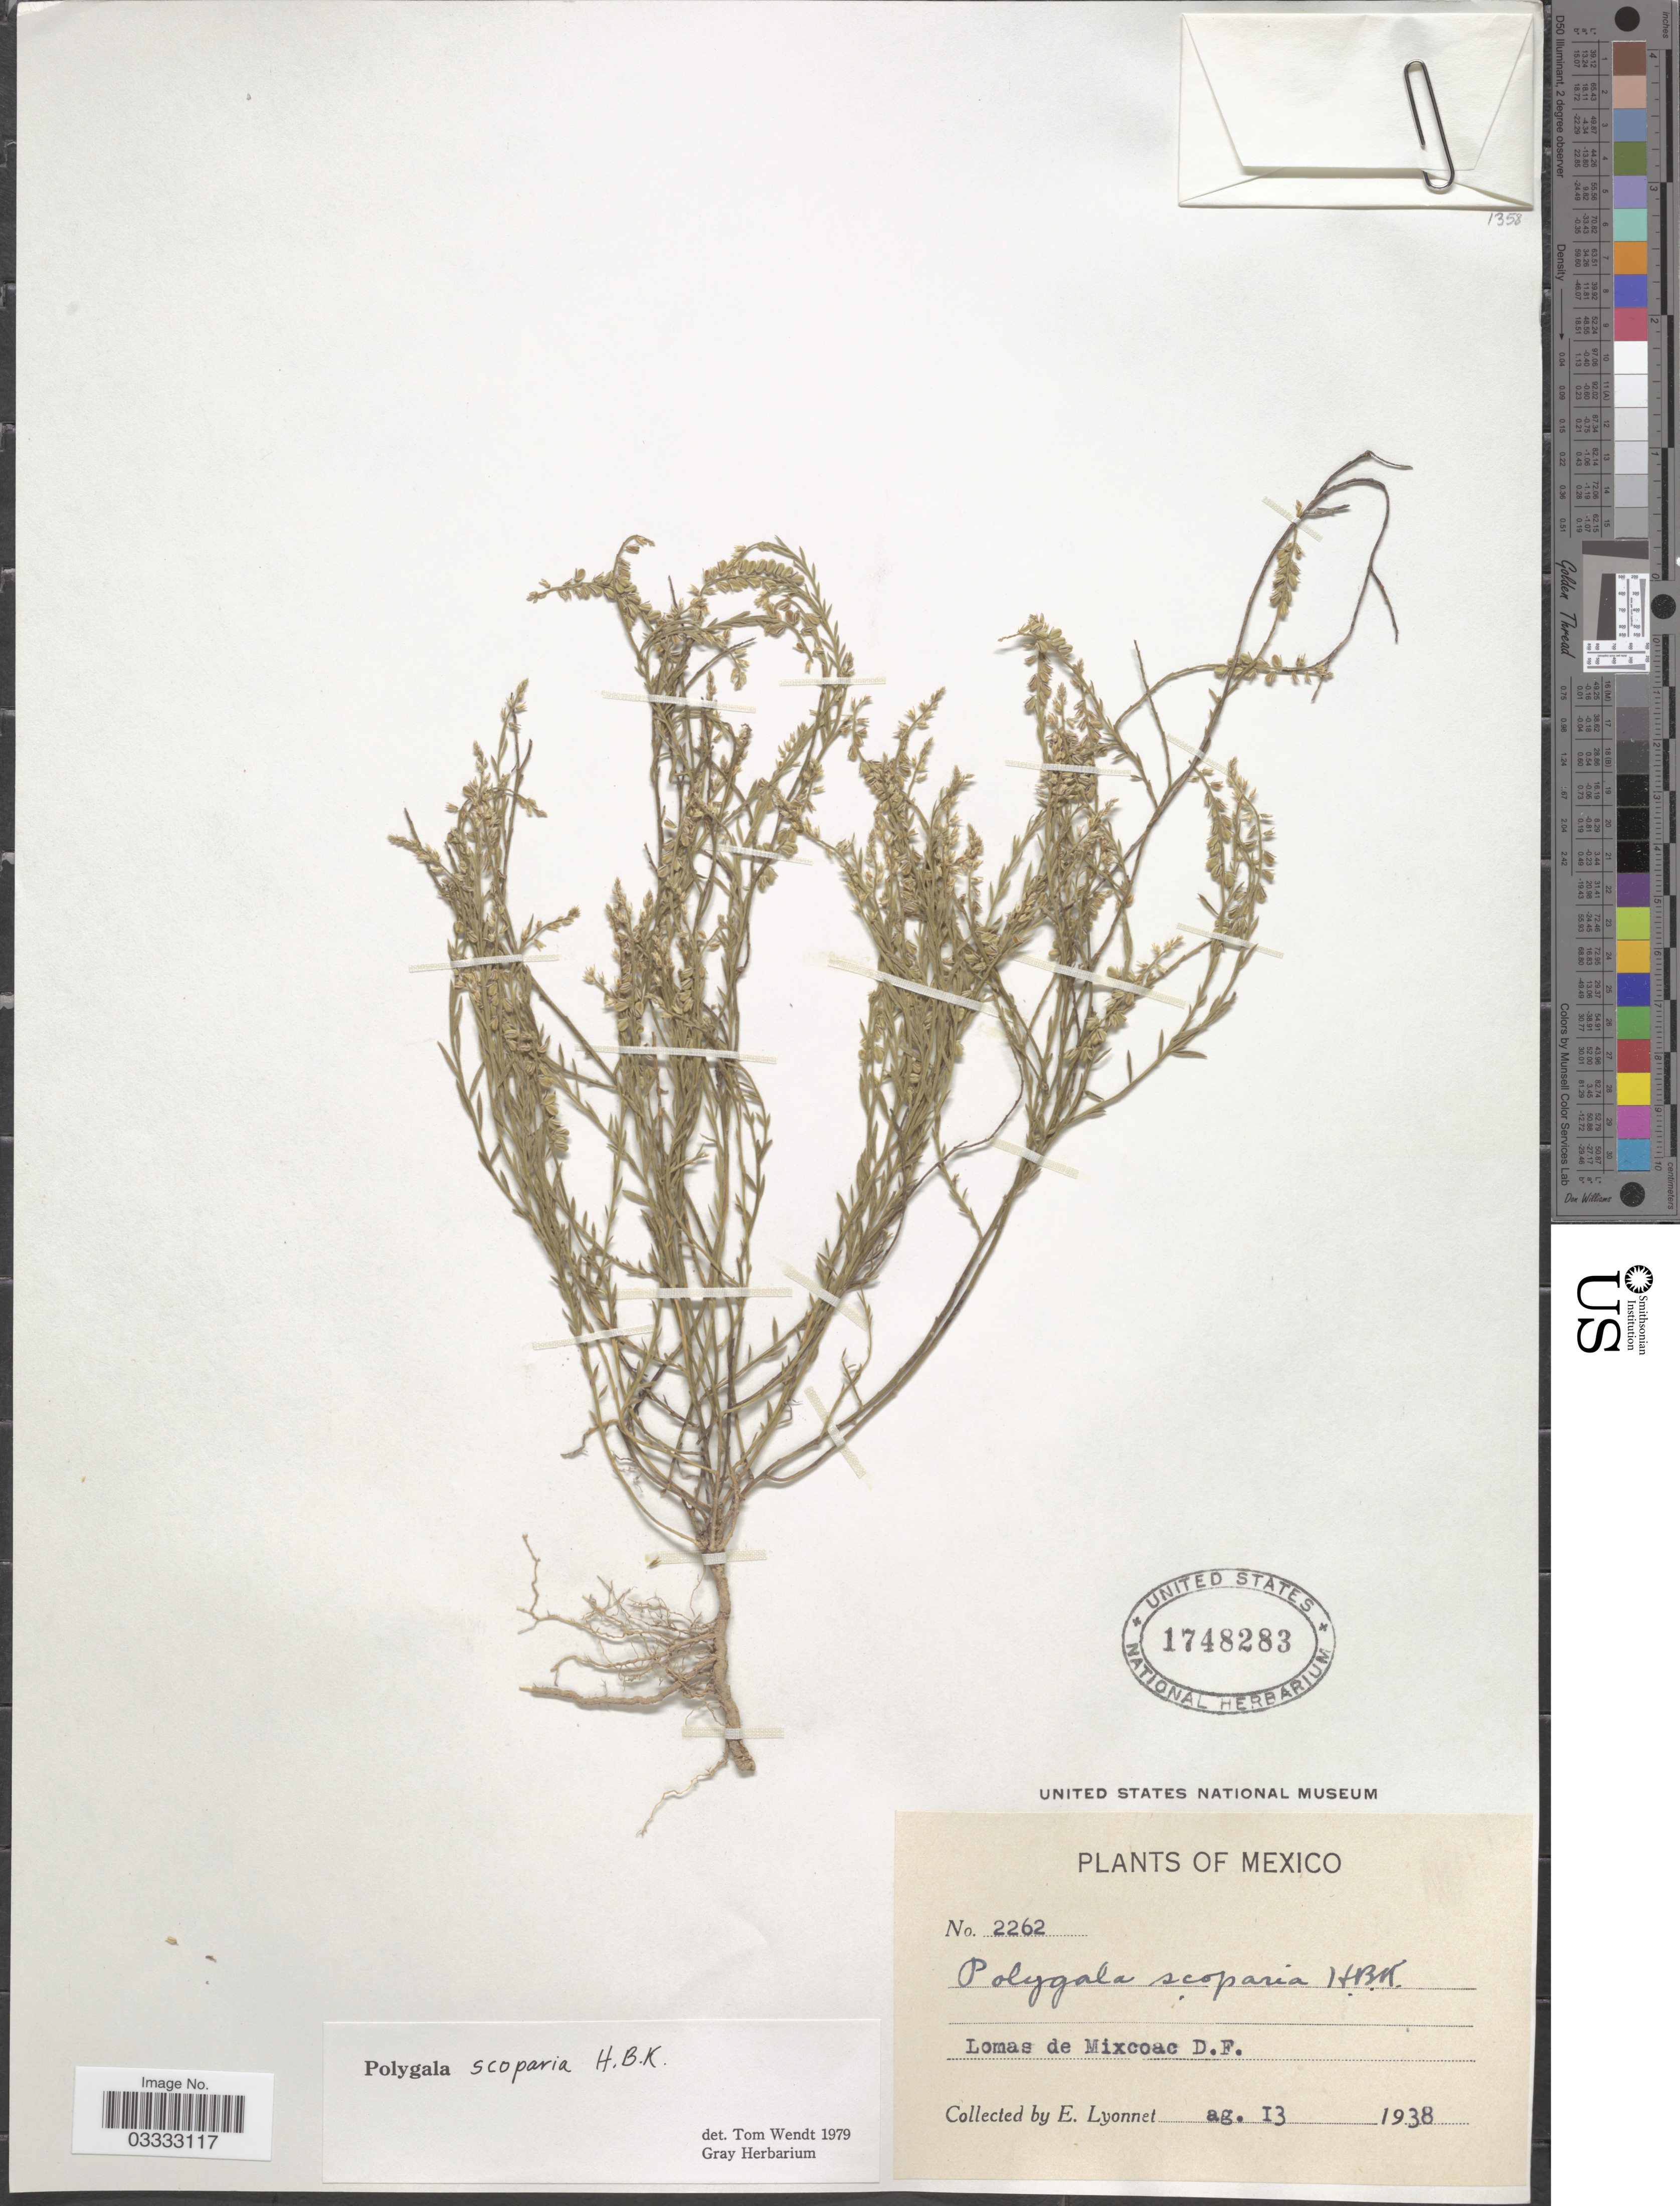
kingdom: Plantae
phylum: Tracheophyta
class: Magnoliopsida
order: Fabales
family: Polygalaceae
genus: Polygala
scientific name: Polygala scoparia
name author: Kunth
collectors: E. Lyonnet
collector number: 2262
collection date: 1938-08-13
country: Mexico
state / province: Distrito Federal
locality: Lomas de Mixcoac.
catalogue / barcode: US 1748283